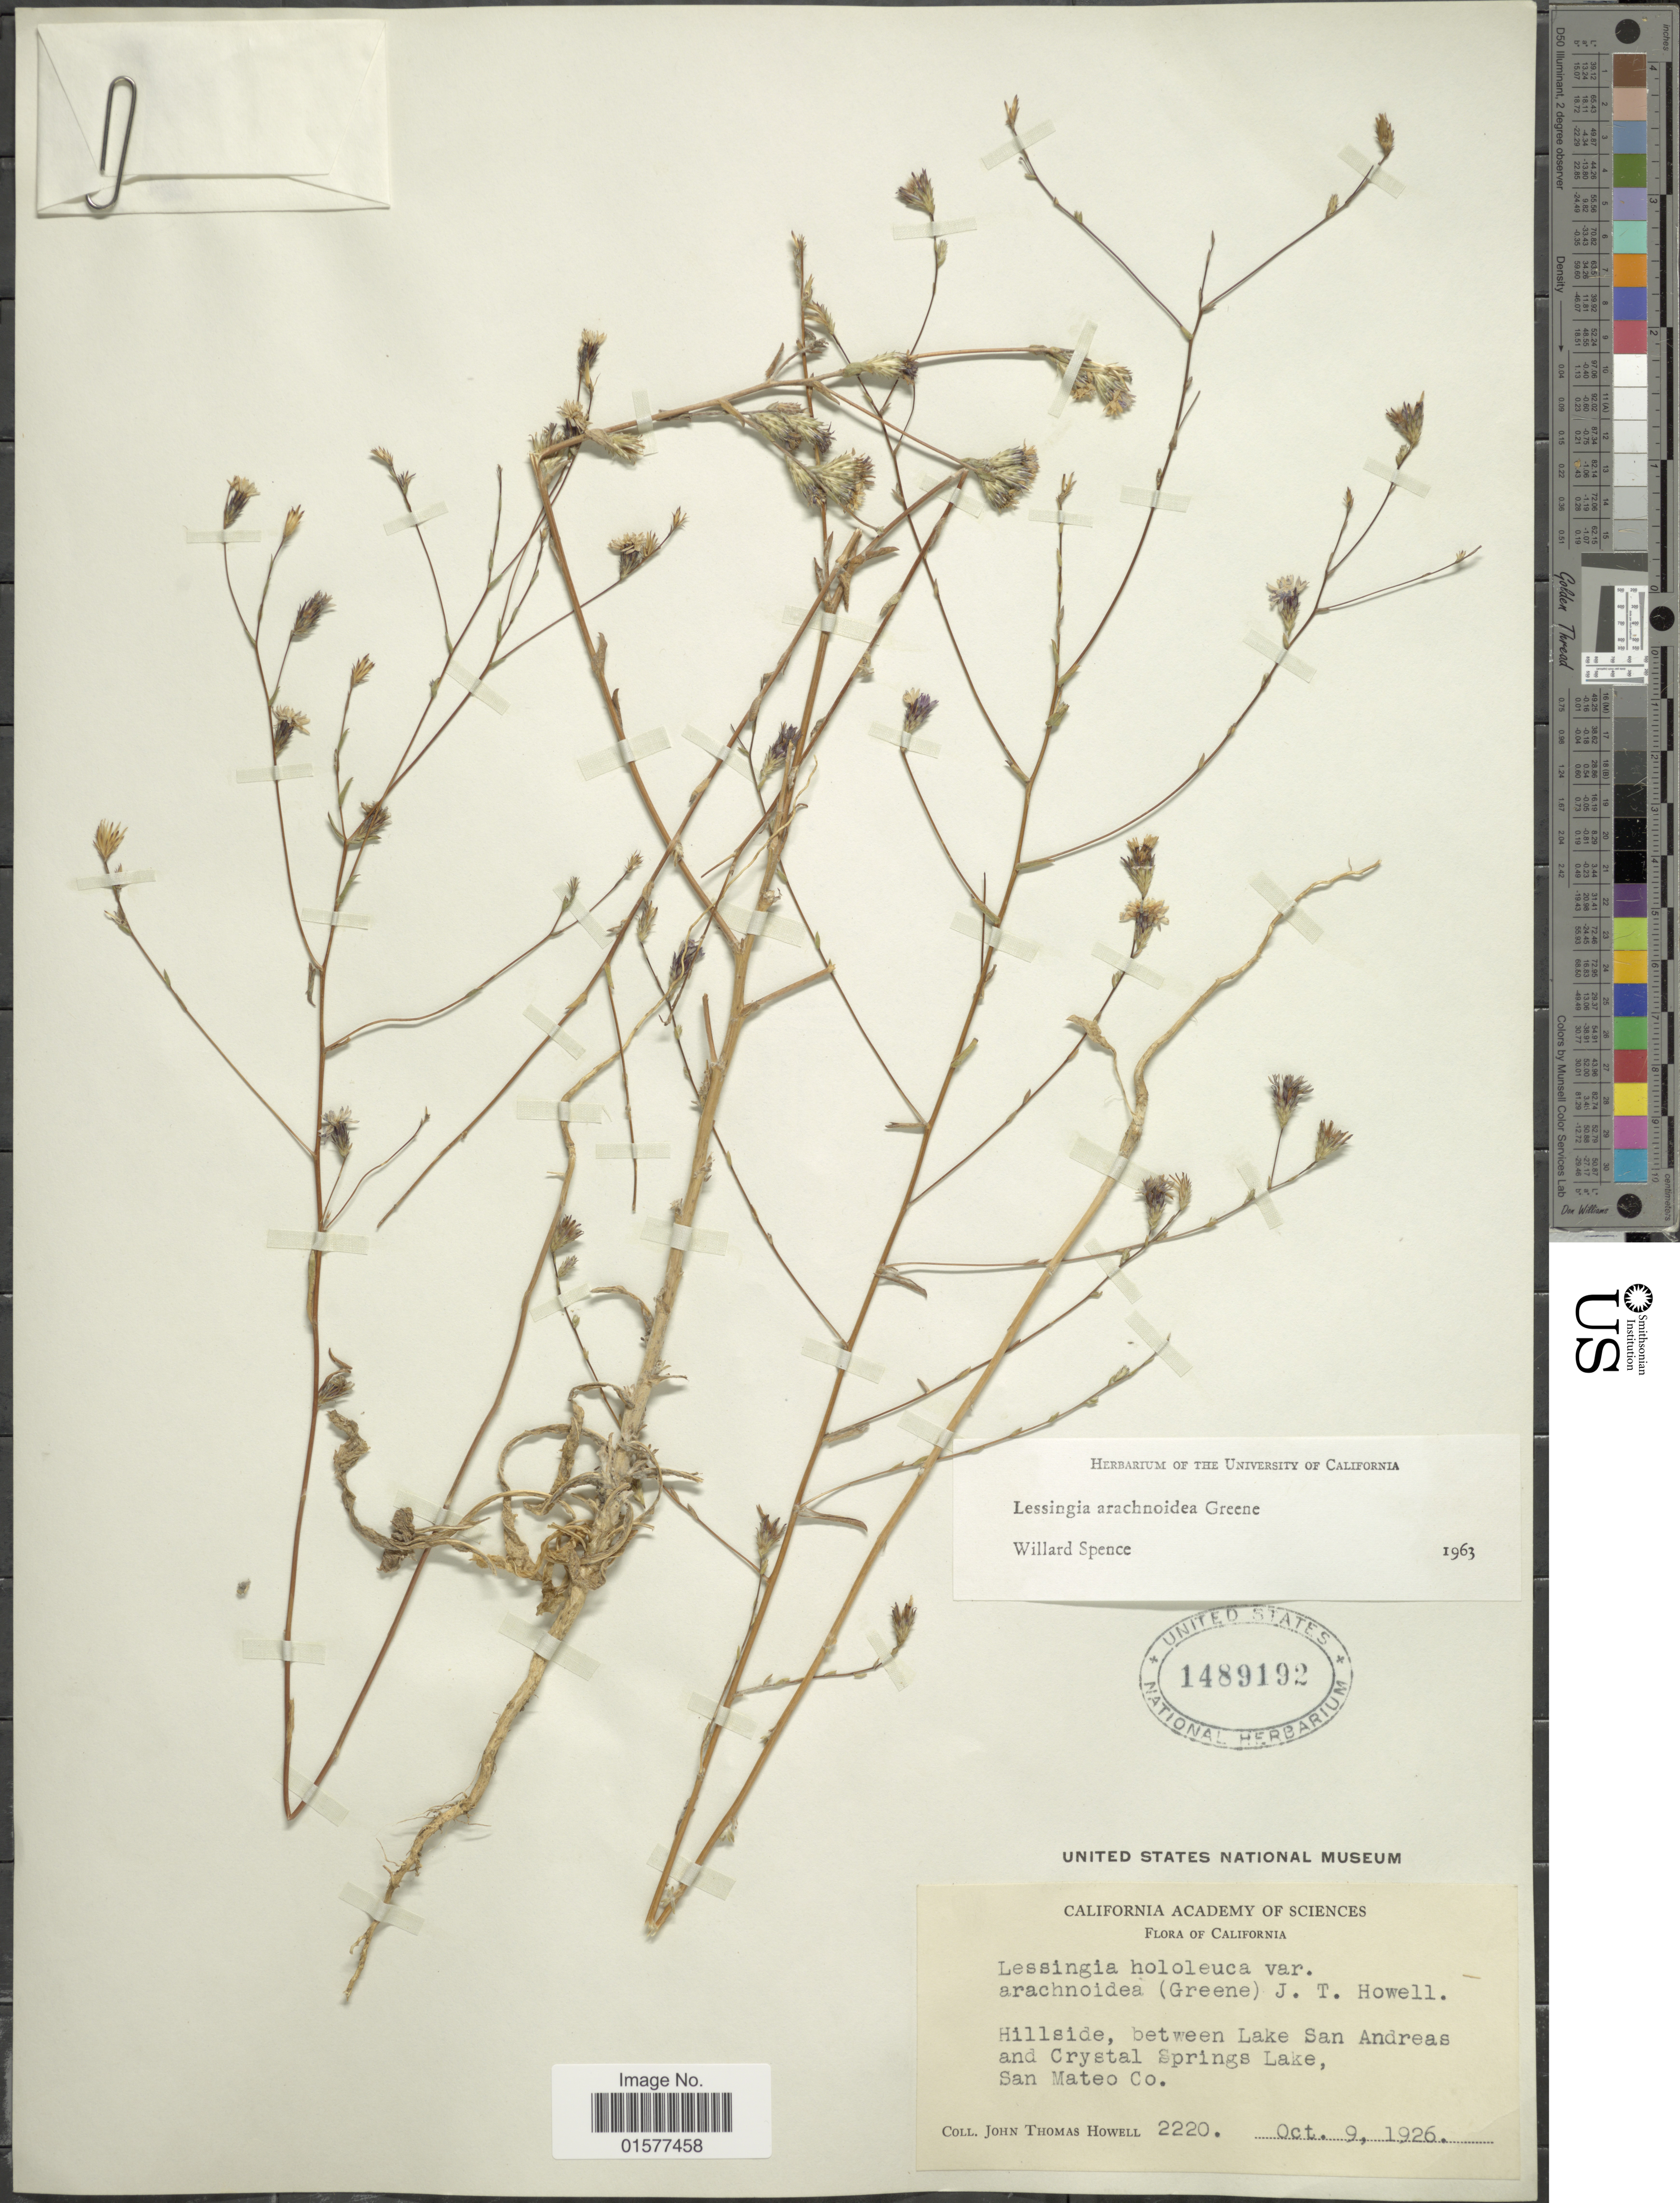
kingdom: Plantae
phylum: Tracheophyta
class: Magnoliopsida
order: Asterales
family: Asteraceae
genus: Lessingia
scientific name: Lessingia arachnoidea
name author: Greene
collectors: J. T. Howell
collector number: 2220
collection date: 1926-10-09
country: United States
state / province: California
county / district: San Mateo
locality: Hillside, between Lake San Andreas and Crystal Springs Lake, San Mateo Co.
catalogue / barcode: US 1489192